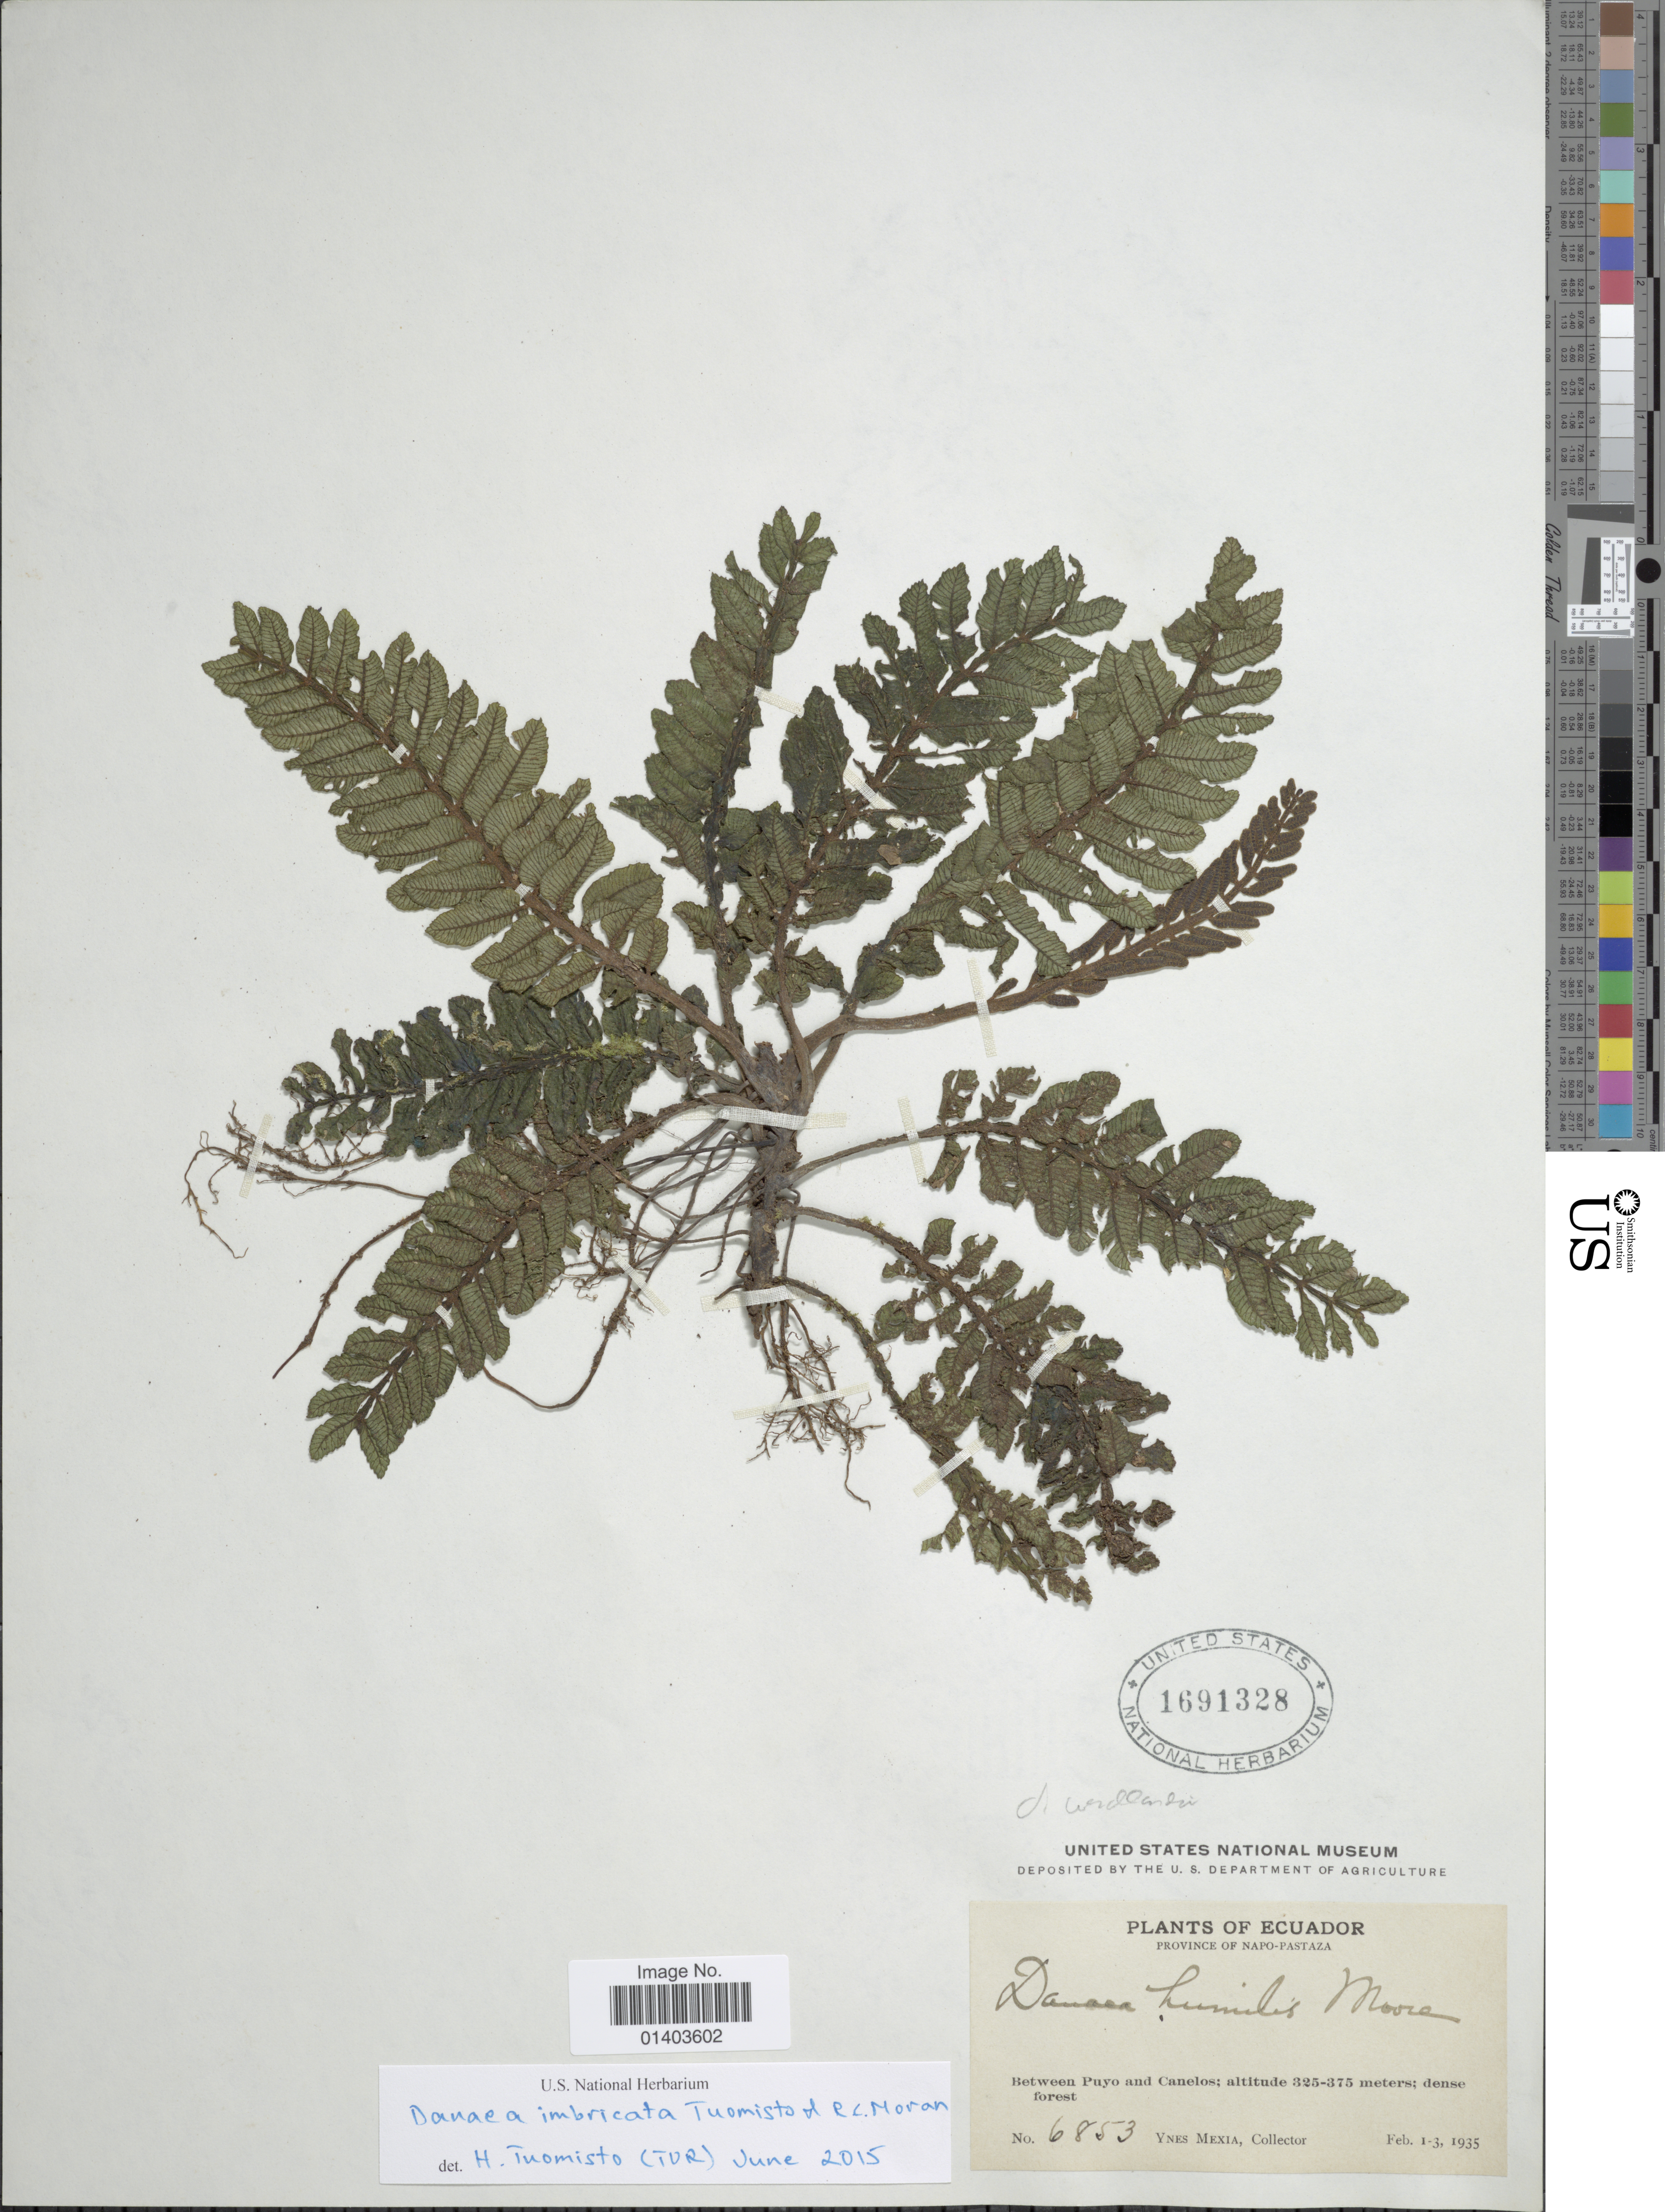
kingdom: Plantae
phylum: Tracheophyta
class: Polypodiopsida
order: Marattiales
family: Marattiaceae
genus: Danaea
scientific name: Danaea x imbricata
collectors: Y. Mexia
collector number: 6853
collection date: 1935-02-01/1935-02-03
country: Ecuador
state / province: Napo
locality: Province of Napo-Pastaza, Between Puyo and Canelos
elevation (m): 325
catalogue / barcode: US 1691328